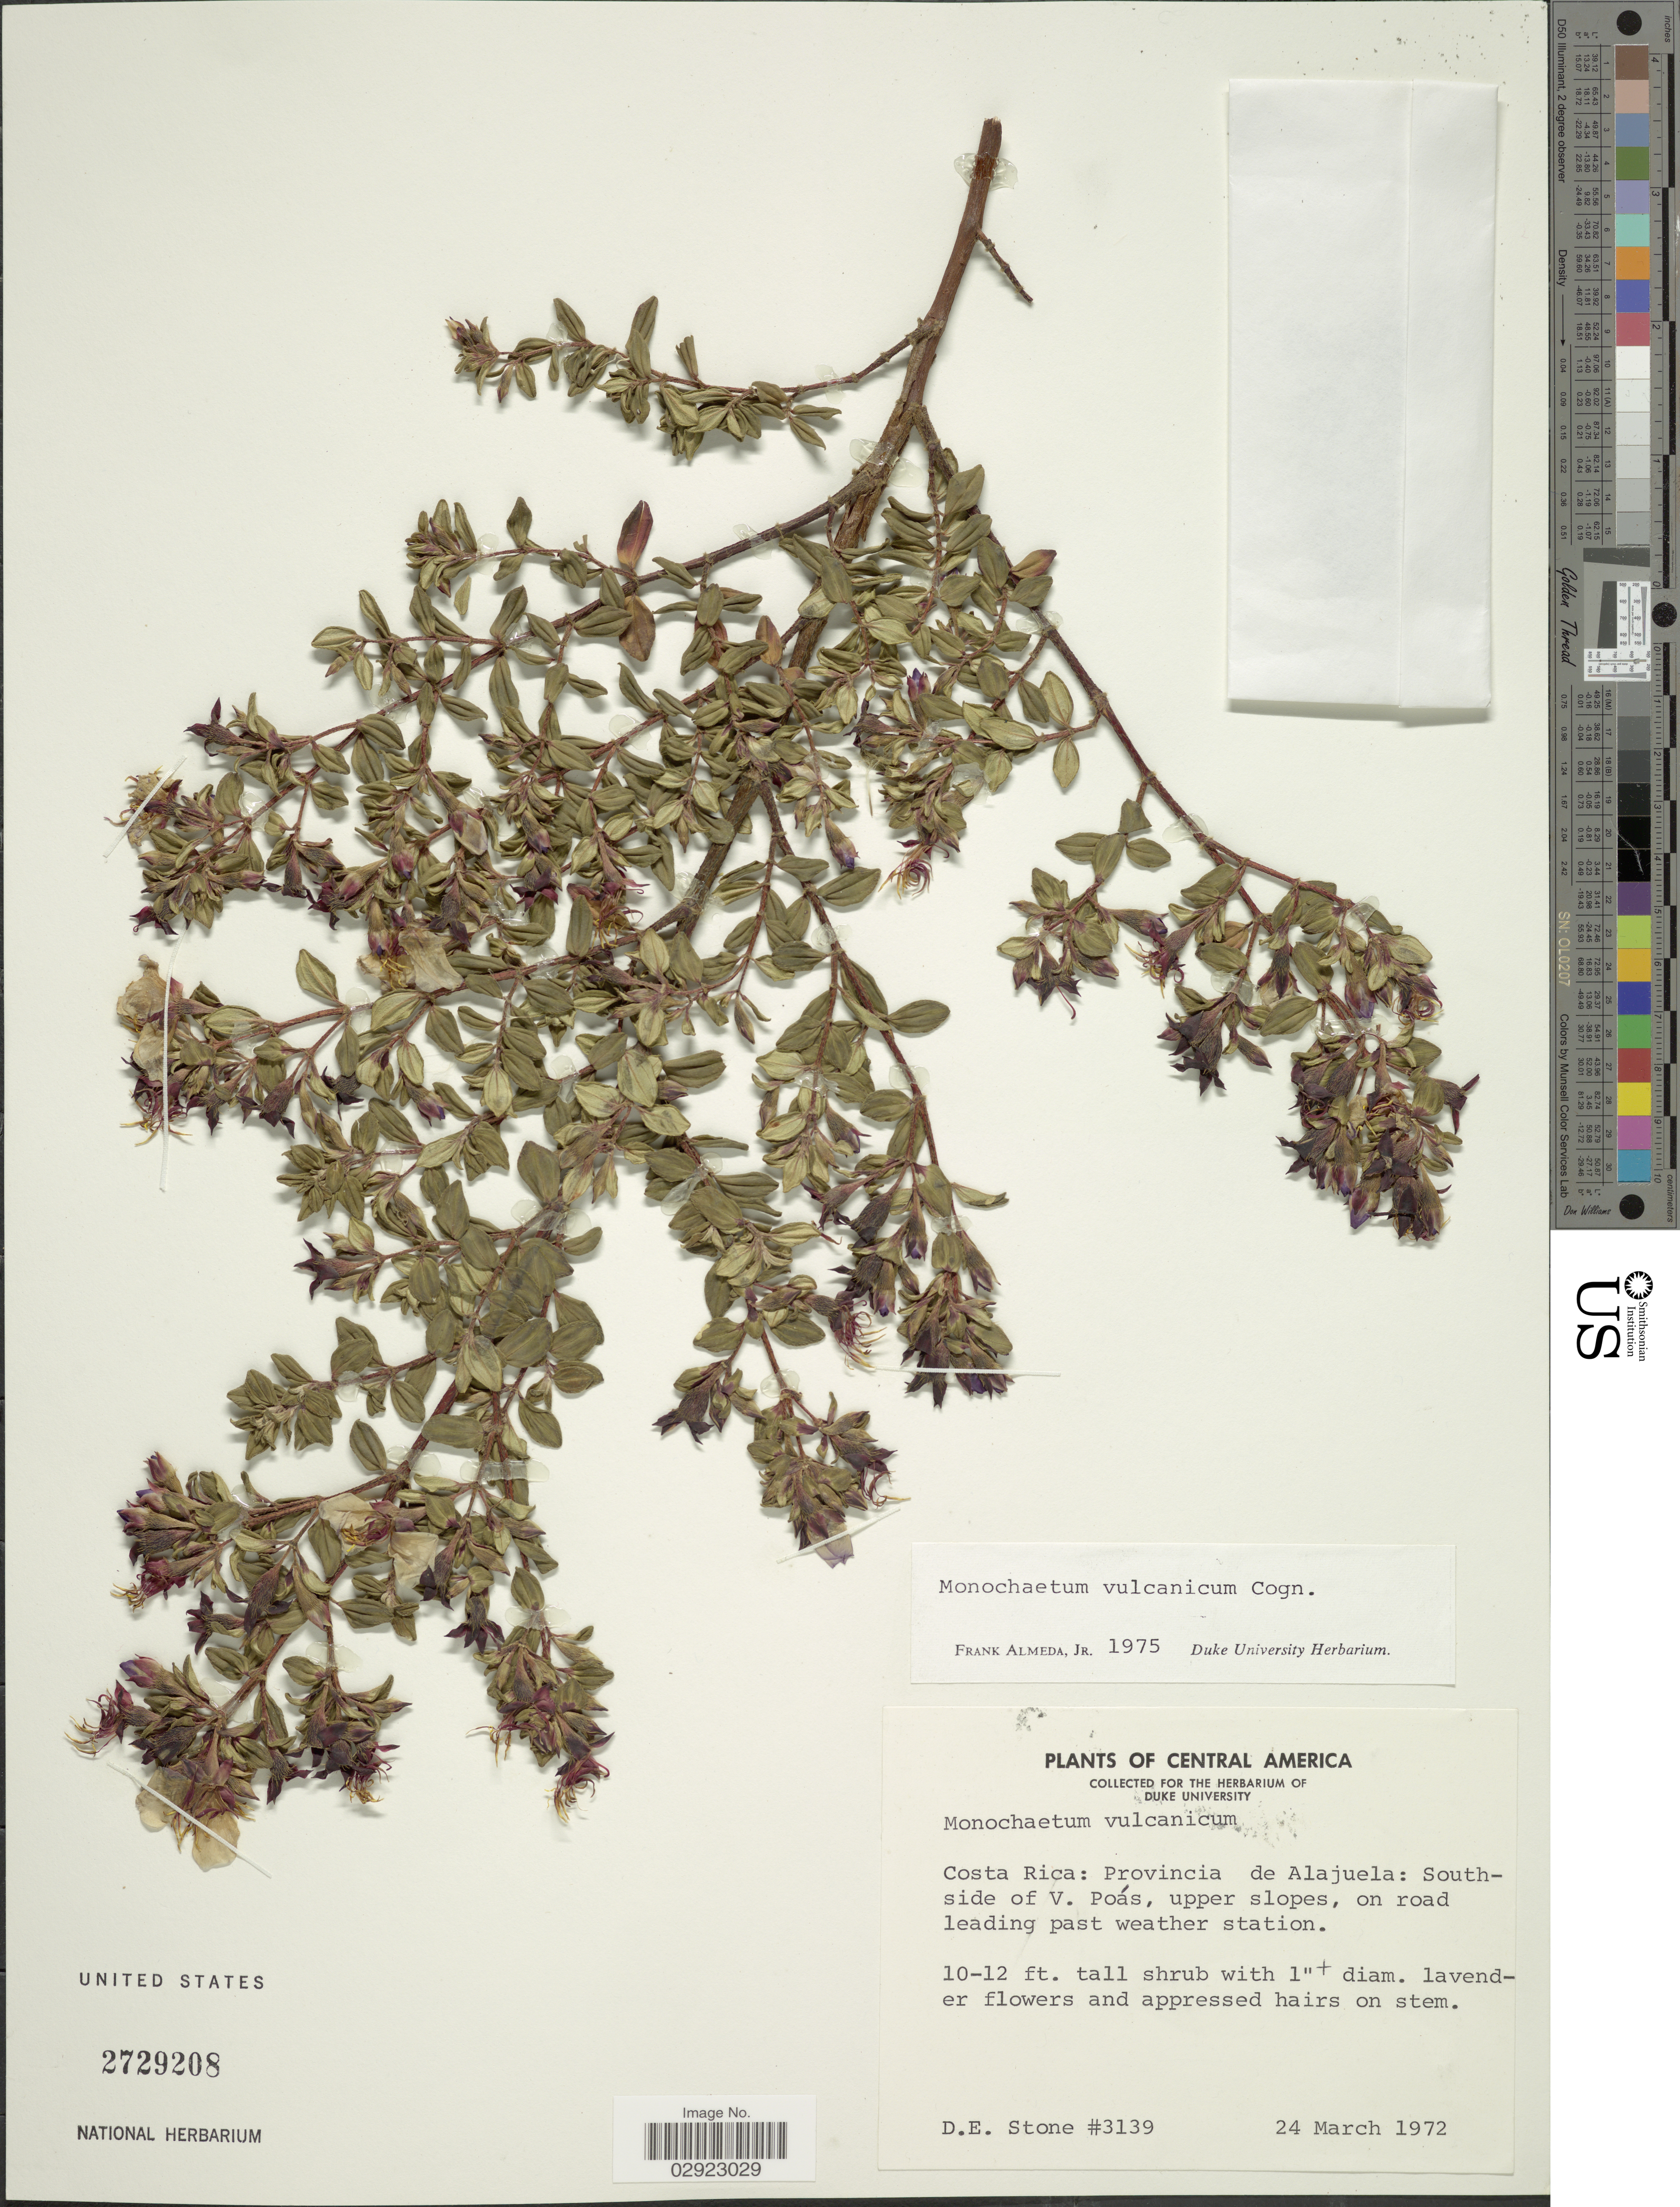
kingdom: Plantae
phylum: Tracheophyta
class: Magnoliopsida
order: Myrtales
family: Melastomataceae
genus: Monochaetum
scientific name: Monochaetum vulcanicum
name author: Cogn.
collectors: D. E. Stone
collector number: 3139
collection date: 1972-03-24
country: Costa Rica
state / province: Alajuela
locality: Costa Rica: Provincia de Alajuela: South-side of V. Poás, upper slopes, on road leading past weather station.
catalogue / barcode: US 2729208